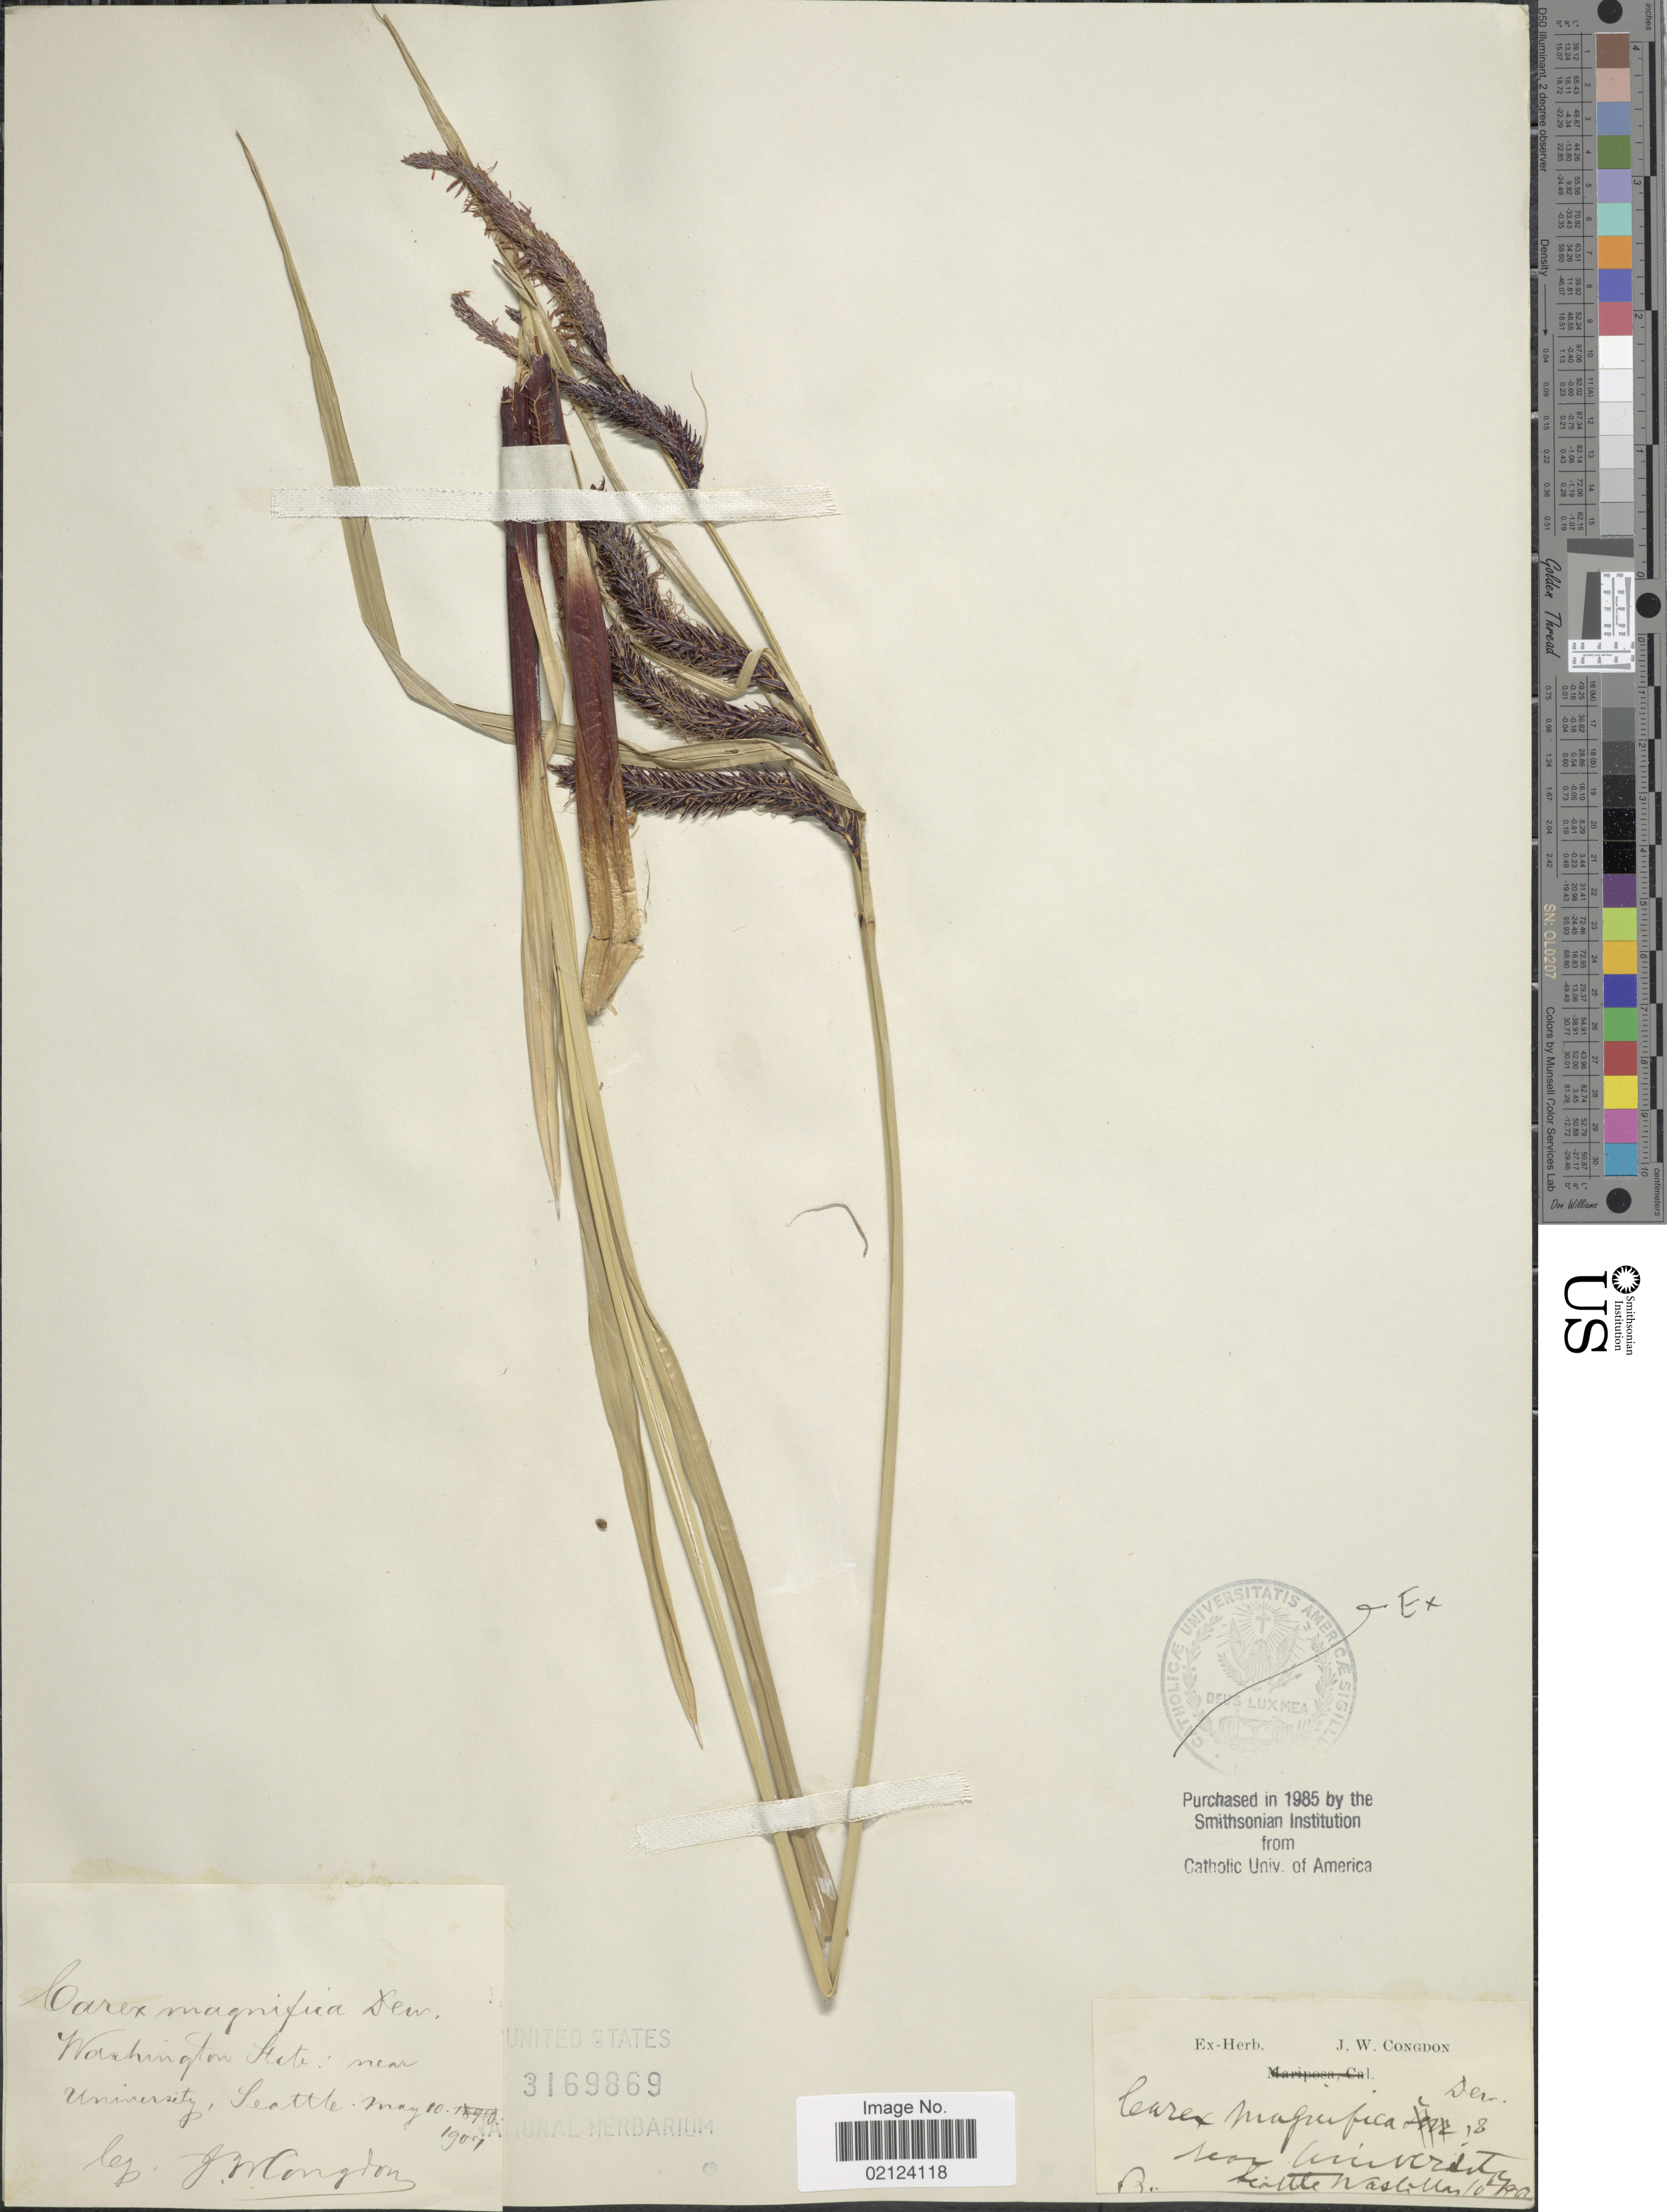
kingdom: Plantae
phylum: Tracheophyta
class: Liliopsida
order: Poales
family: Cyperaceae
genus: Carex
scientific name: Carex obnupta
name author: L.H. Bailey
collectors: J. W. Congdon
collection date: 1909-05-10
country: United States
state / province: Washington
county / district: King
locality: Washington State: near University, Seattle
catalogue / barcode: US 3169869